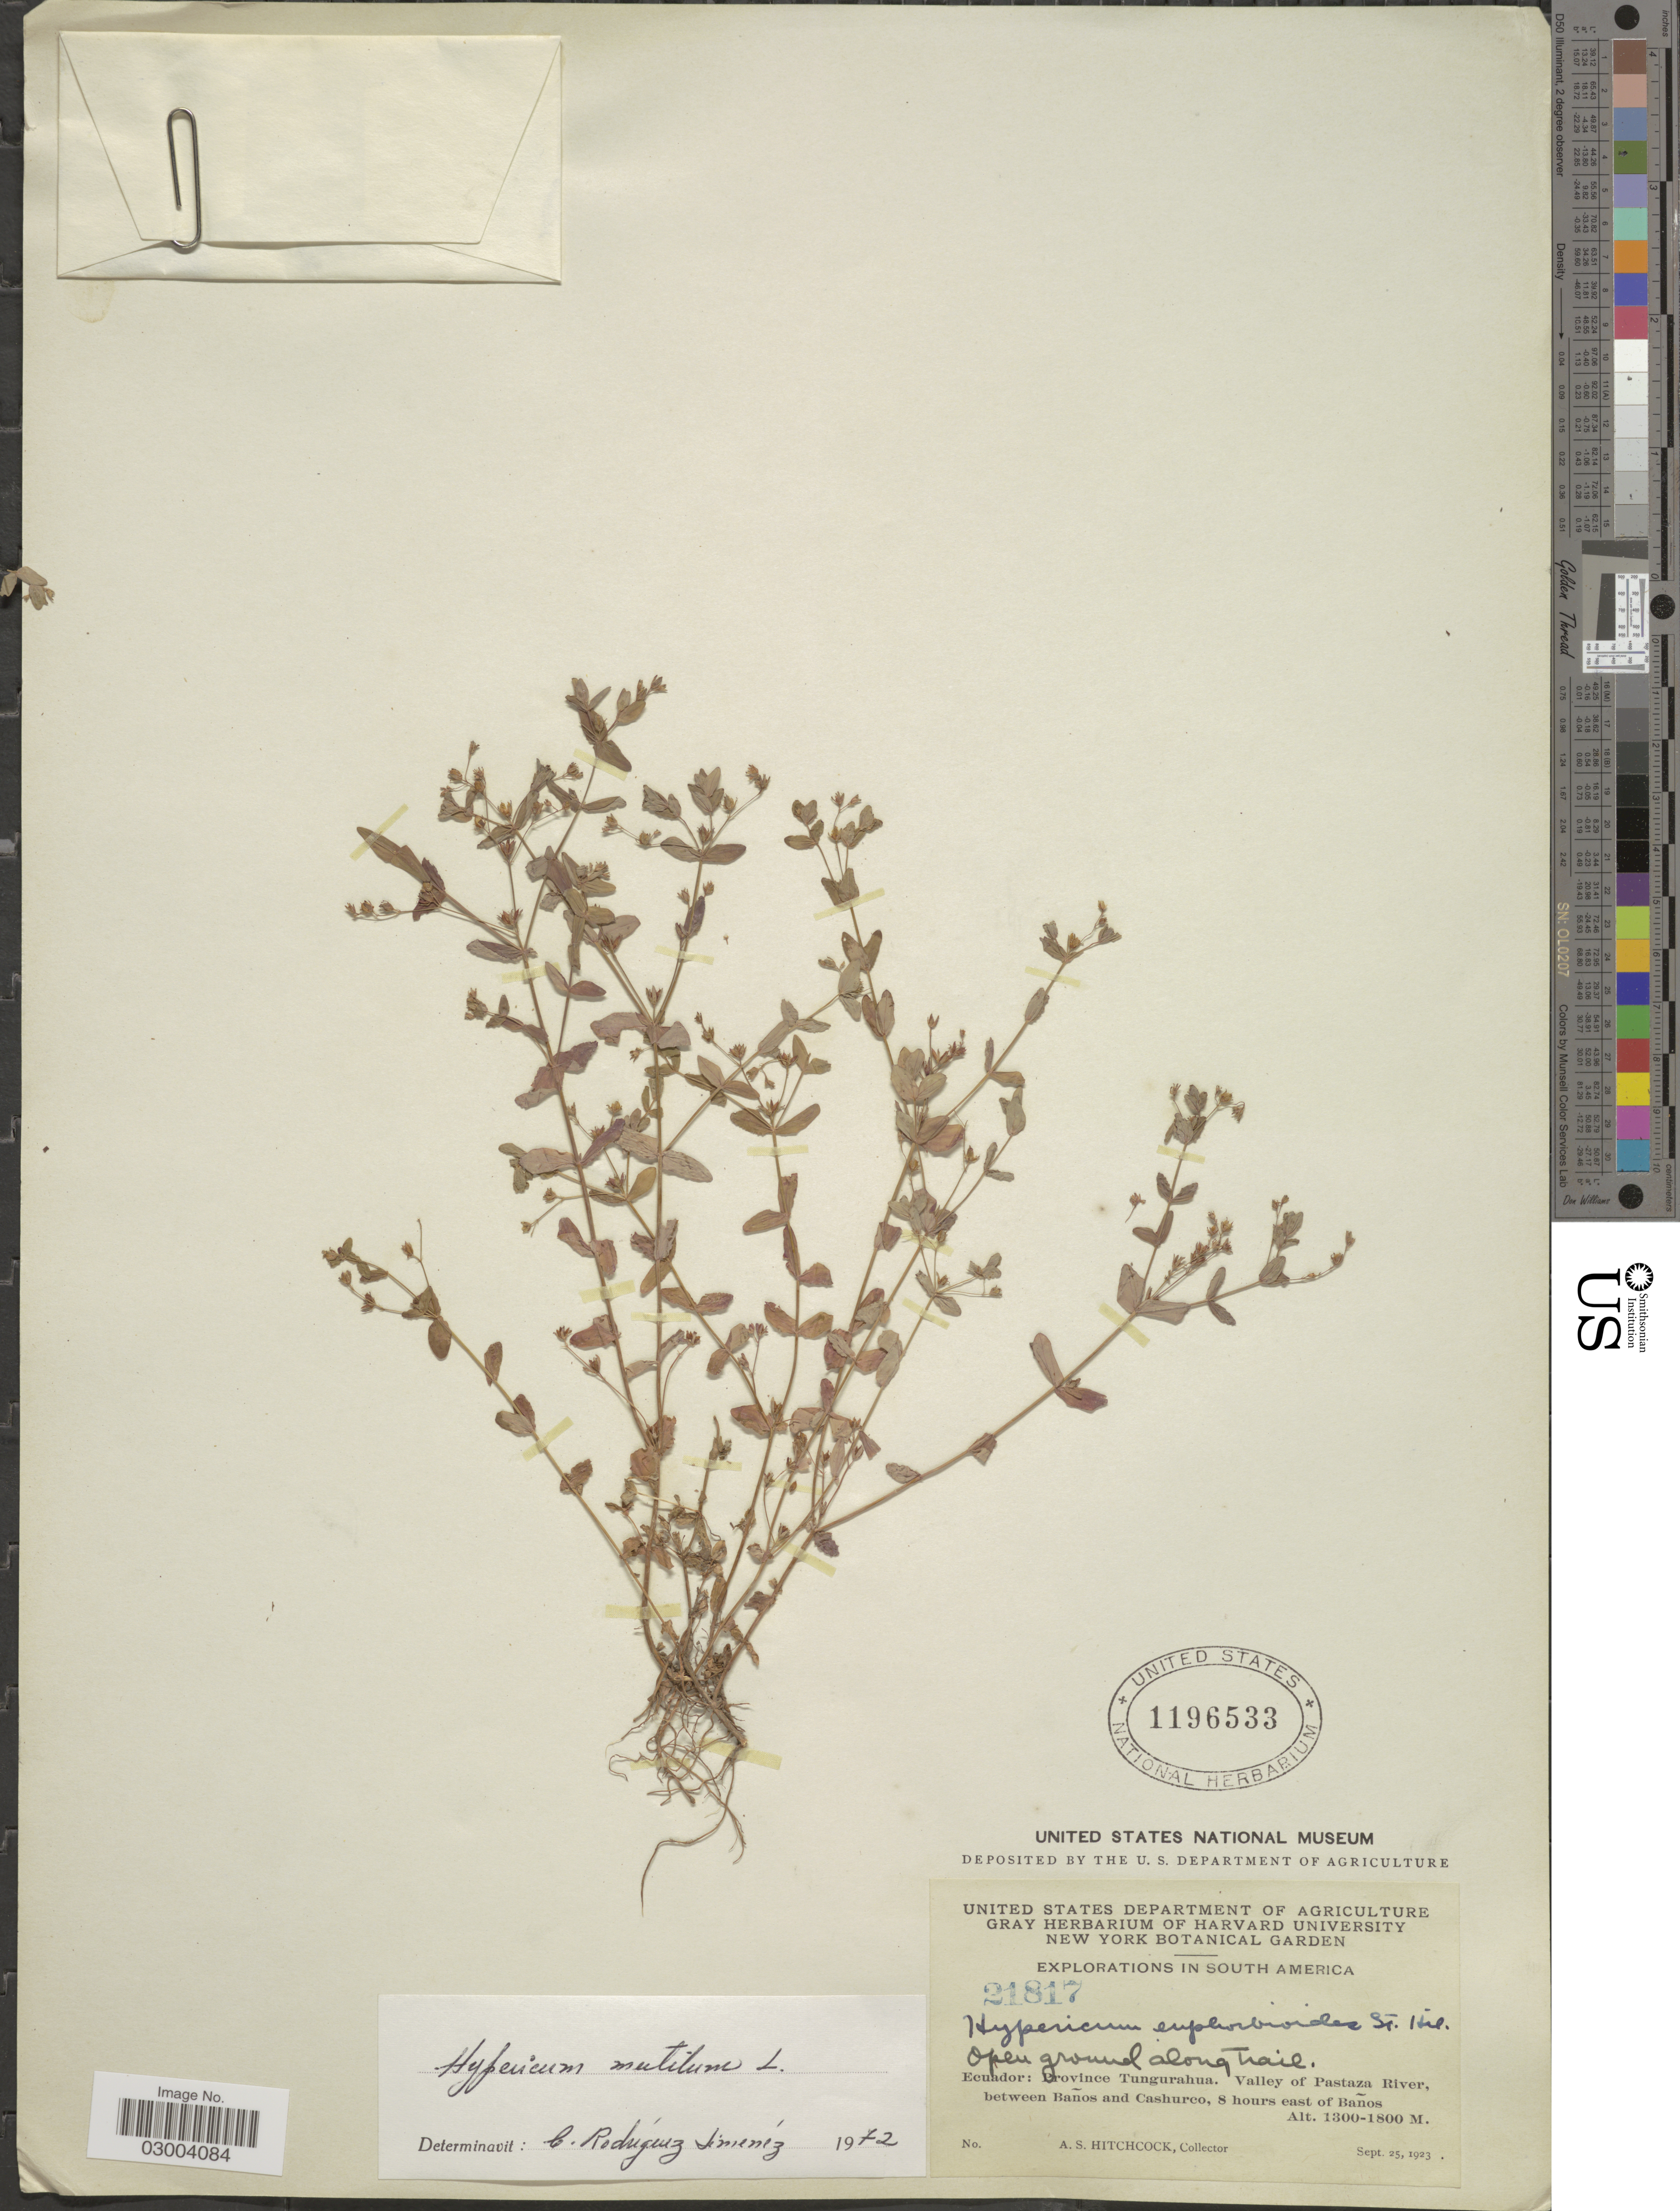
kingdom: Plantae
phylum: Tracheophyta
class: Magnoliopsida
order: Malpighiales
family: Hypericaceae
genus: Hypericum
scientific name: Hypericum mutilum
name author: L.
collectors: A. S. Hitchcock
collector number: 21817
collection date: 1923-09-25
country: Ecuador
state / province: Tungurahua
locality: Valley of Pastaza River, between Baños and Cashurco, 8 hours east of Baños.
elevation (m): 1300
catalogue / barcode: US 1196533